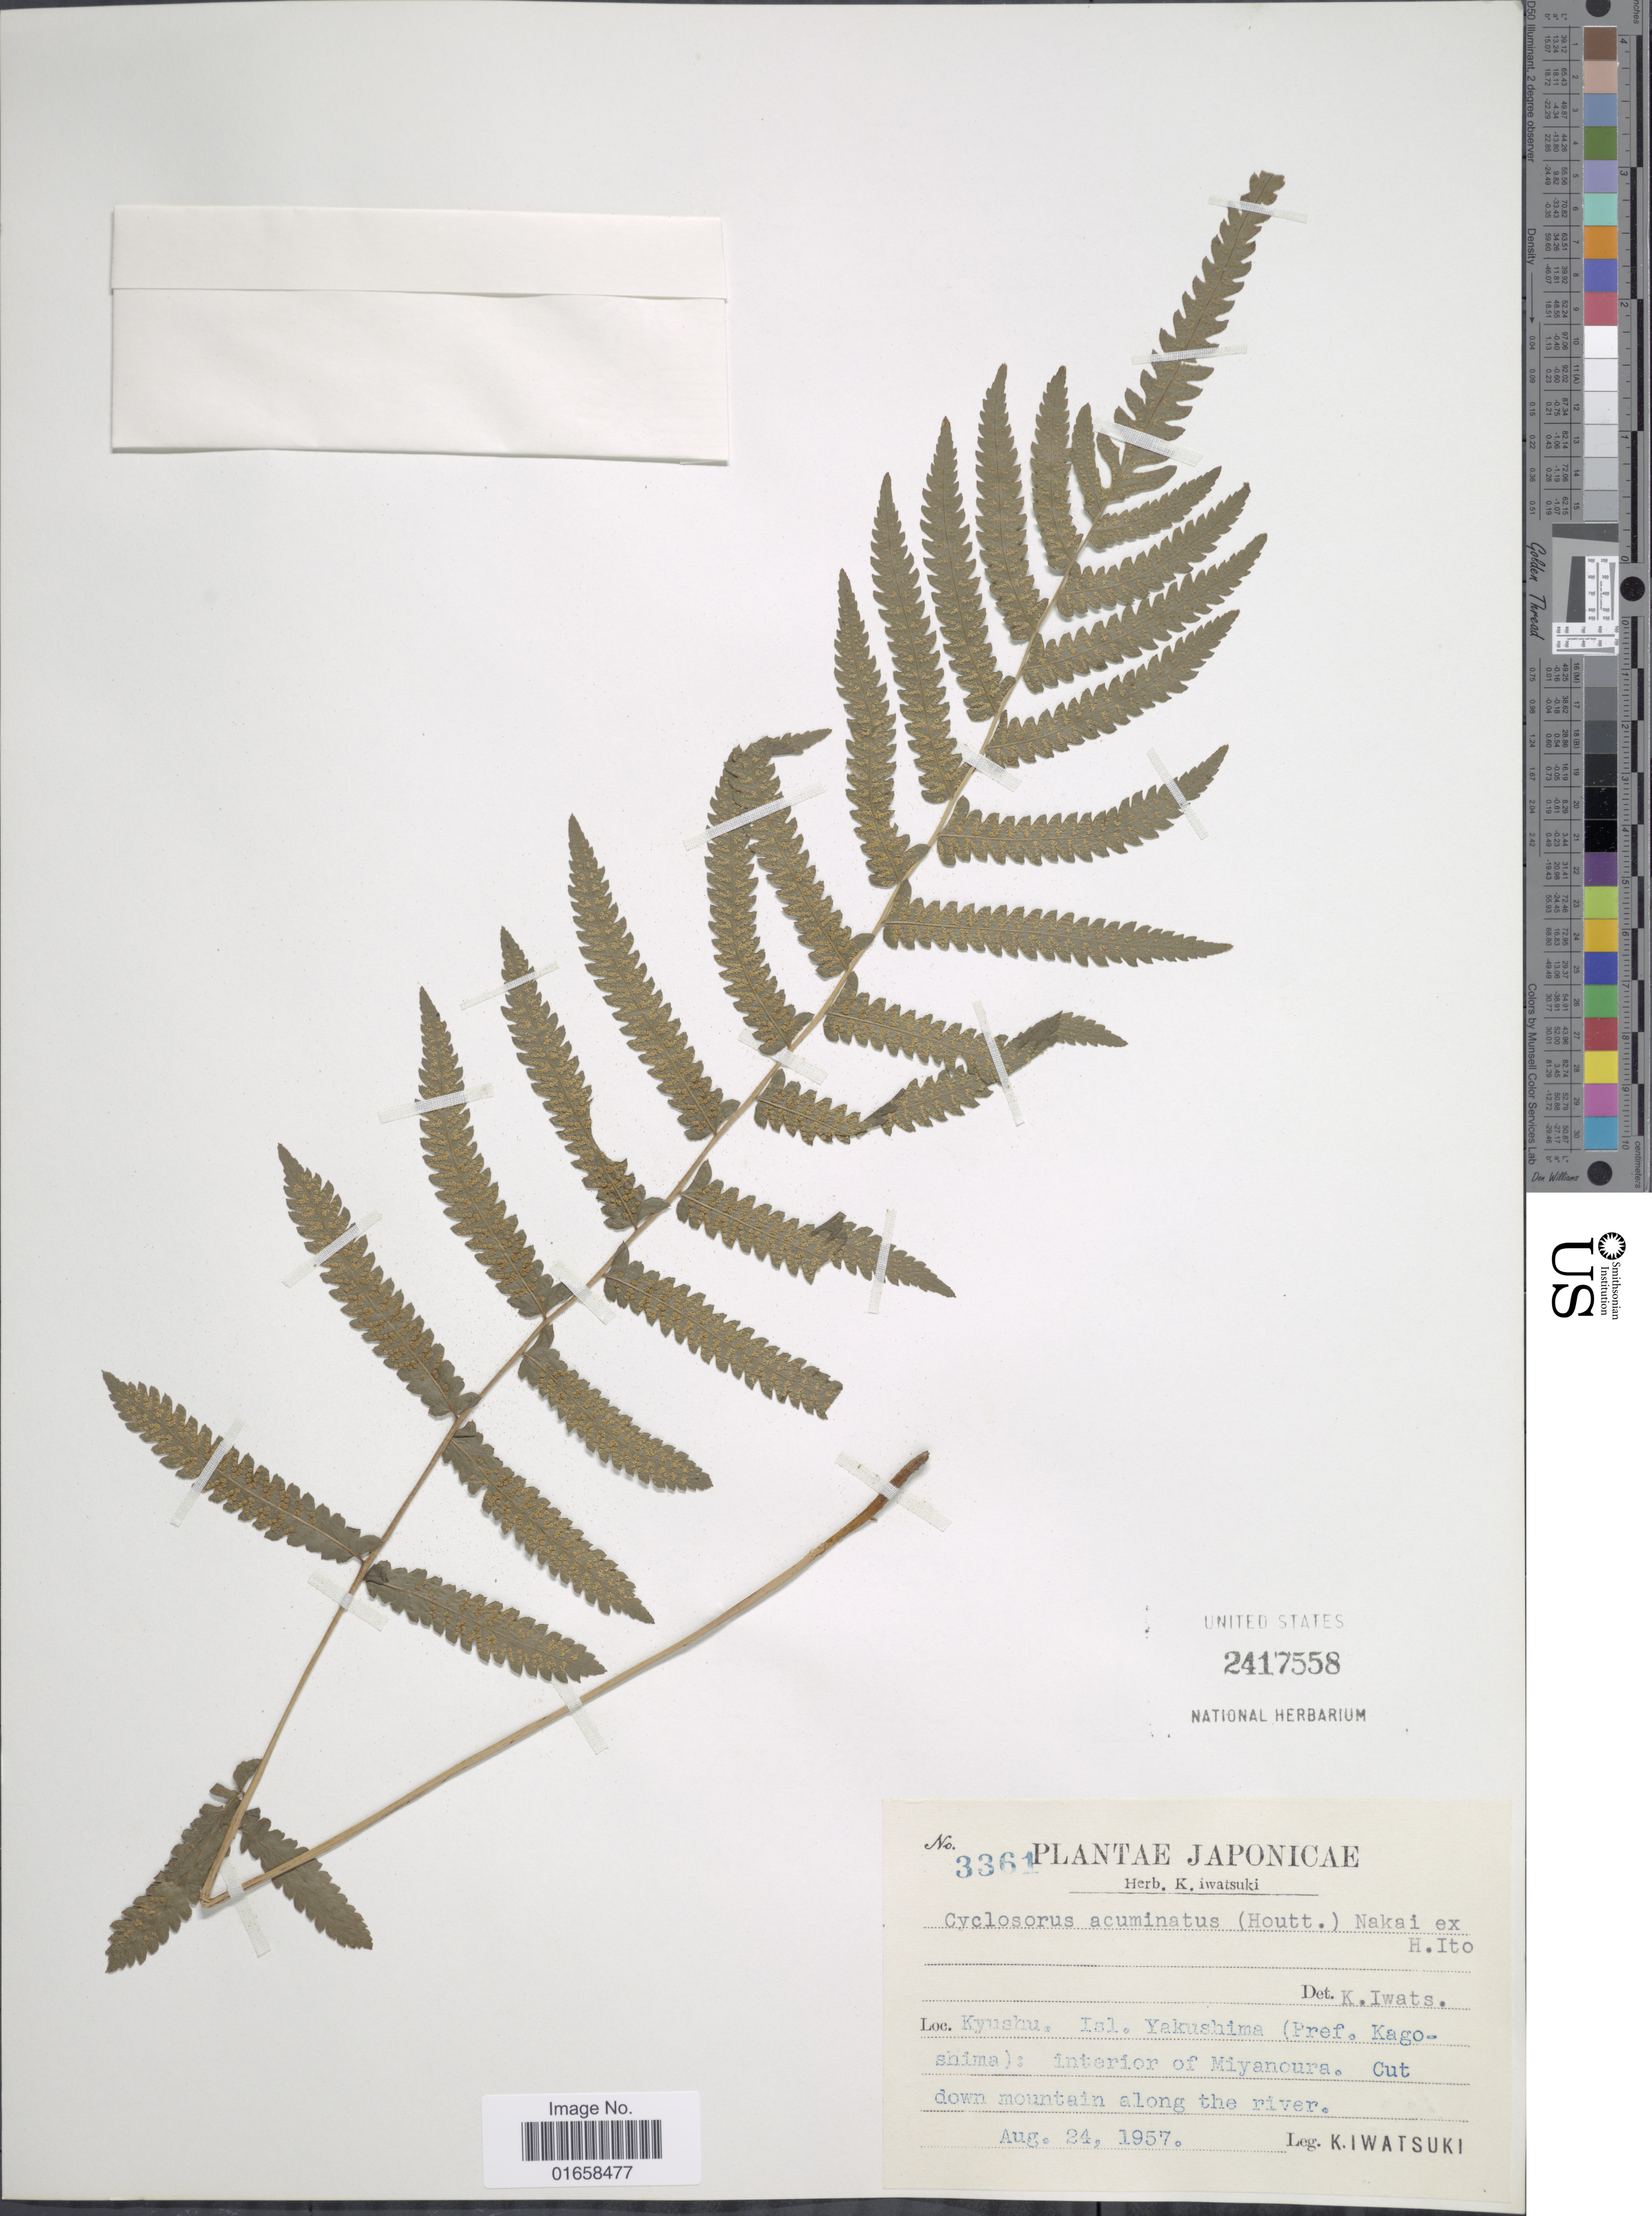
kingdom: Plantae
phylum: Tracheophyta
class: Polypodiopsida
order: Polypodiales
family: Thelypteridaceae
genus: Christella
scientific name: Christella acuminata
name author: (Houtt.) H. Lév.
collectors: K. Iwatsuki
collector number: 3361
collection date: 1957-08-24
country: Japan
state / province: Kagosima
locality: Kyushu. Isl. Yakushima (Pref. Kagoshima): interior of Miyanoura.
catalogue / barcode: US 2417558